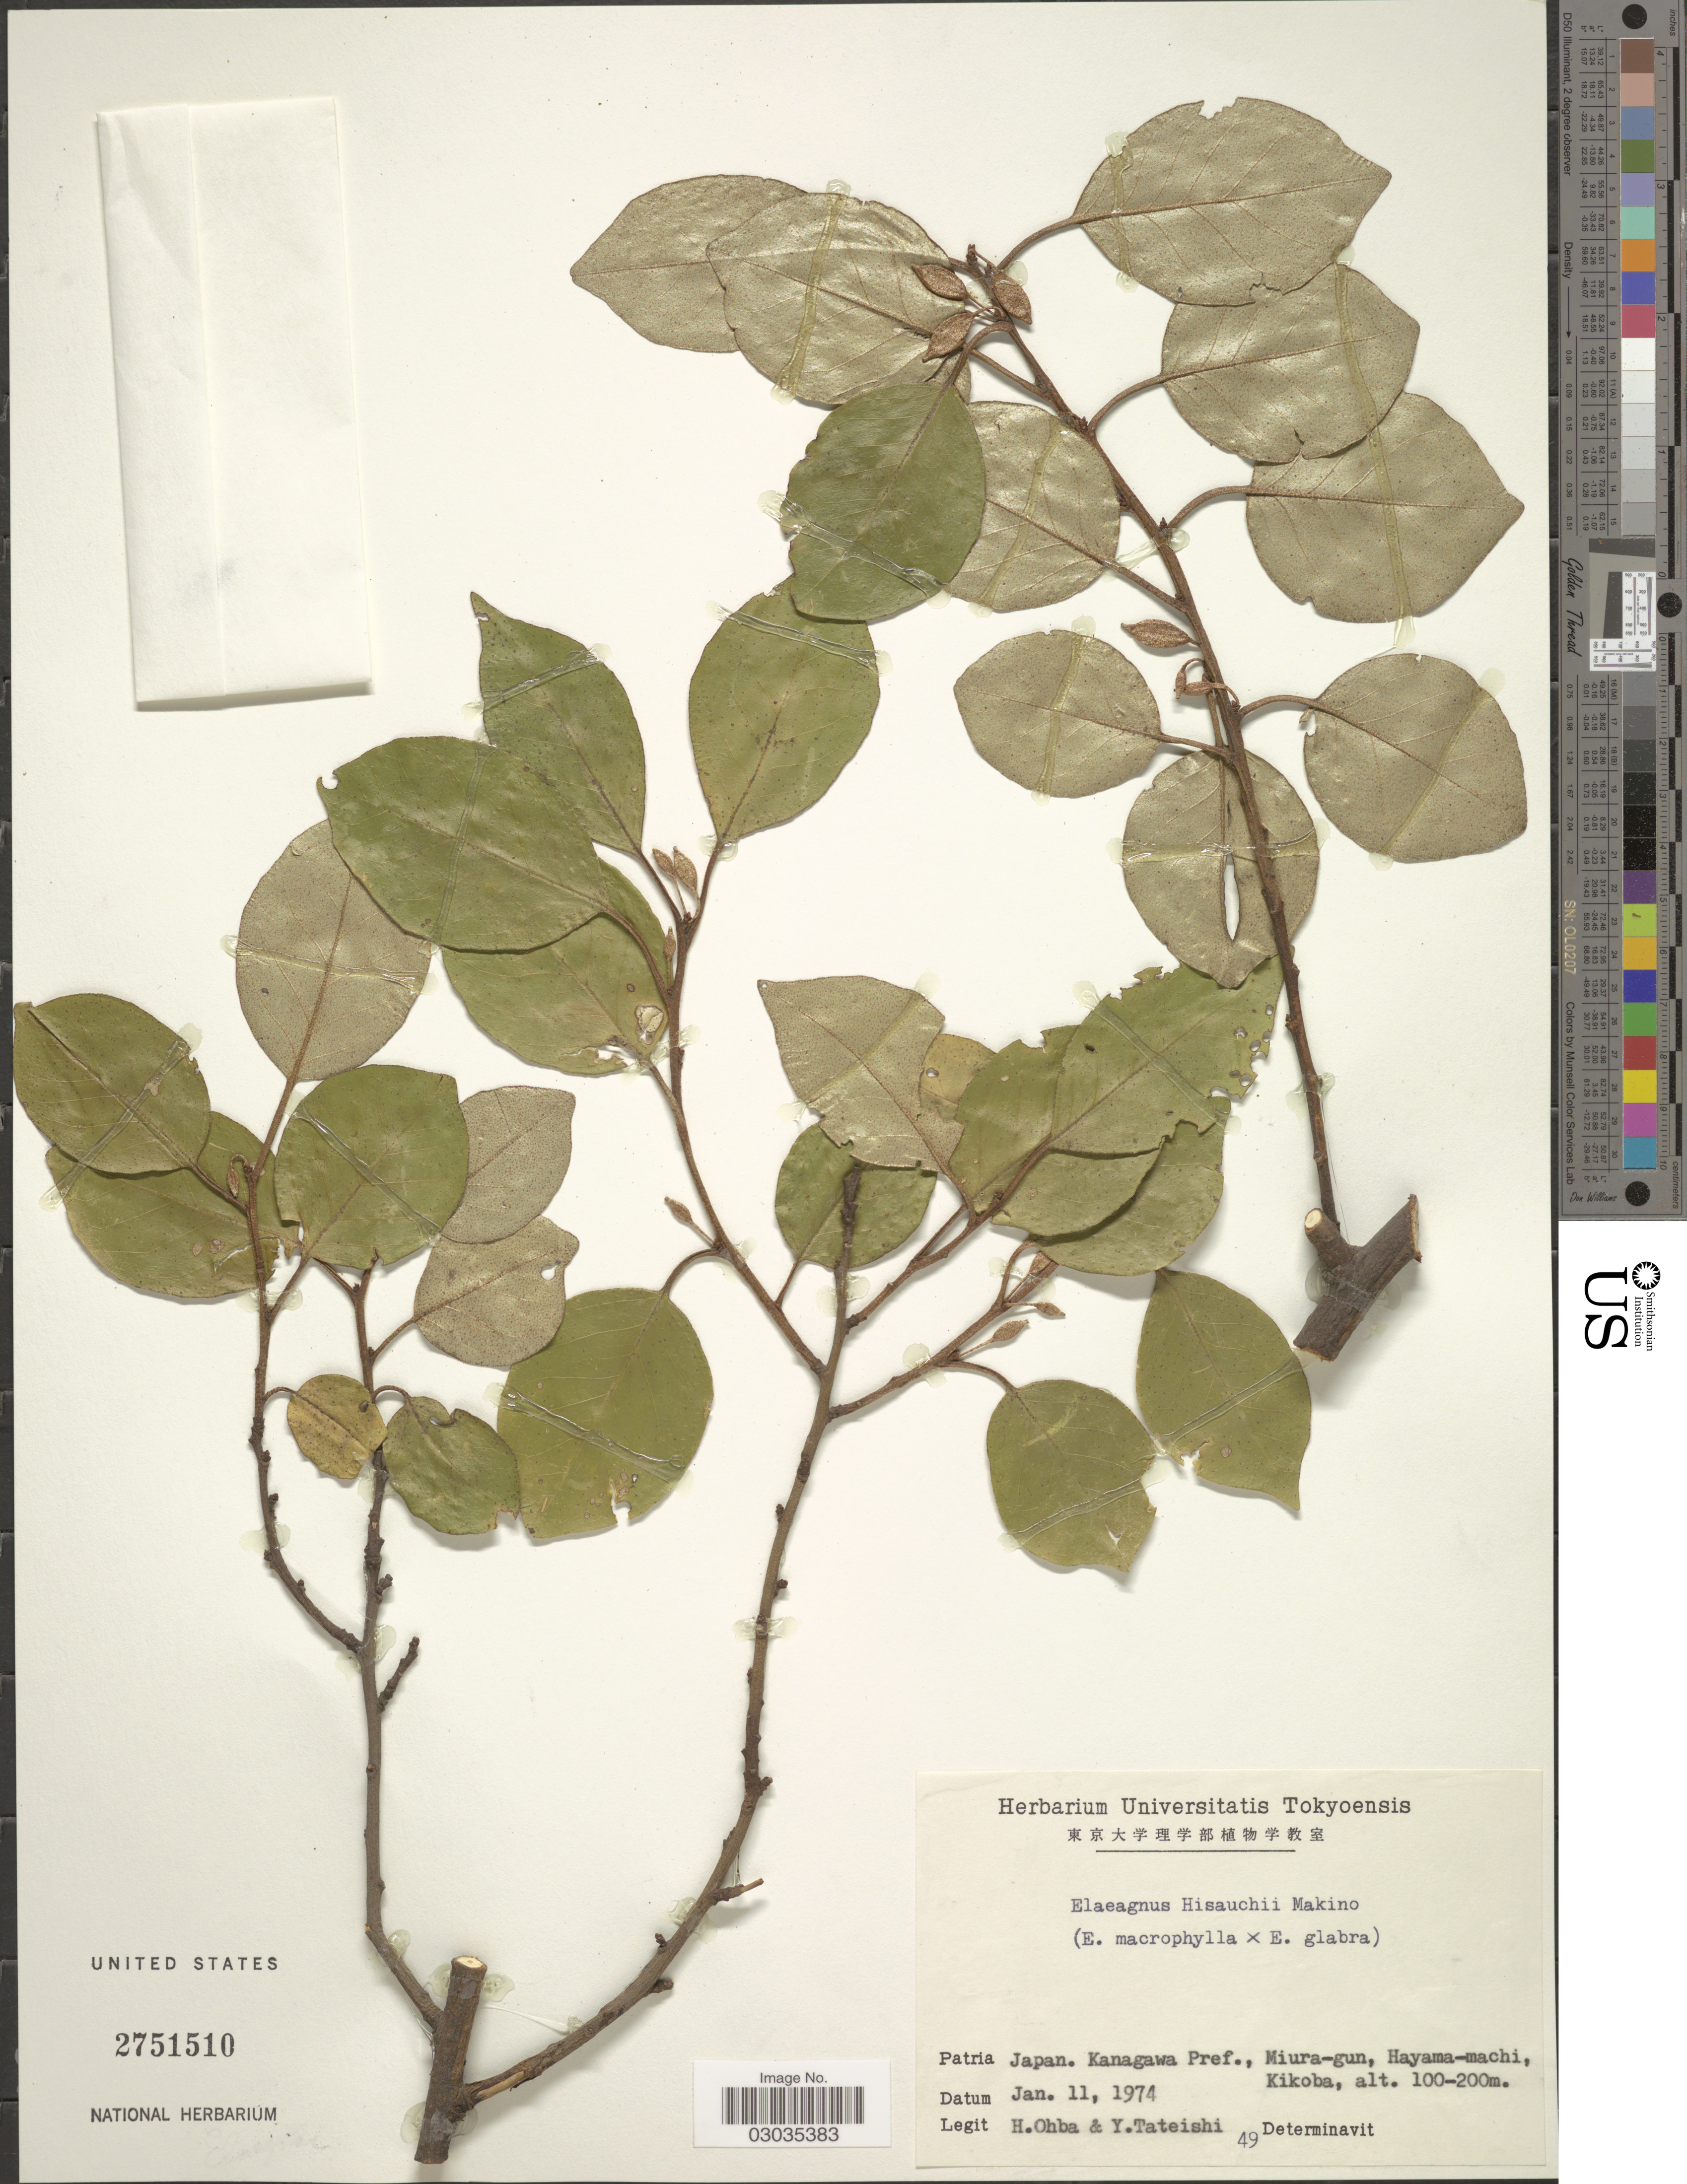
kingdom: Plantae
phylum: Tracheophyta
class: Magnoliopsida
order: Rosales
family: Elaeagnaceae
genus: Elaeagnus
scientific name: Elaeagnus x hisauchii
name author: Makino ex Nakai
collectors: H. Ohba & Y. Tateishi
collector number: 49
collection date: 1974-01-11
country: Japan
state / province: Kanagawa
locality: Patria Kanagawa Pref., Miura-gun, Hayama-machi, Kikoba.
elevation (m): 100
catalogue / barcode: US 2751510